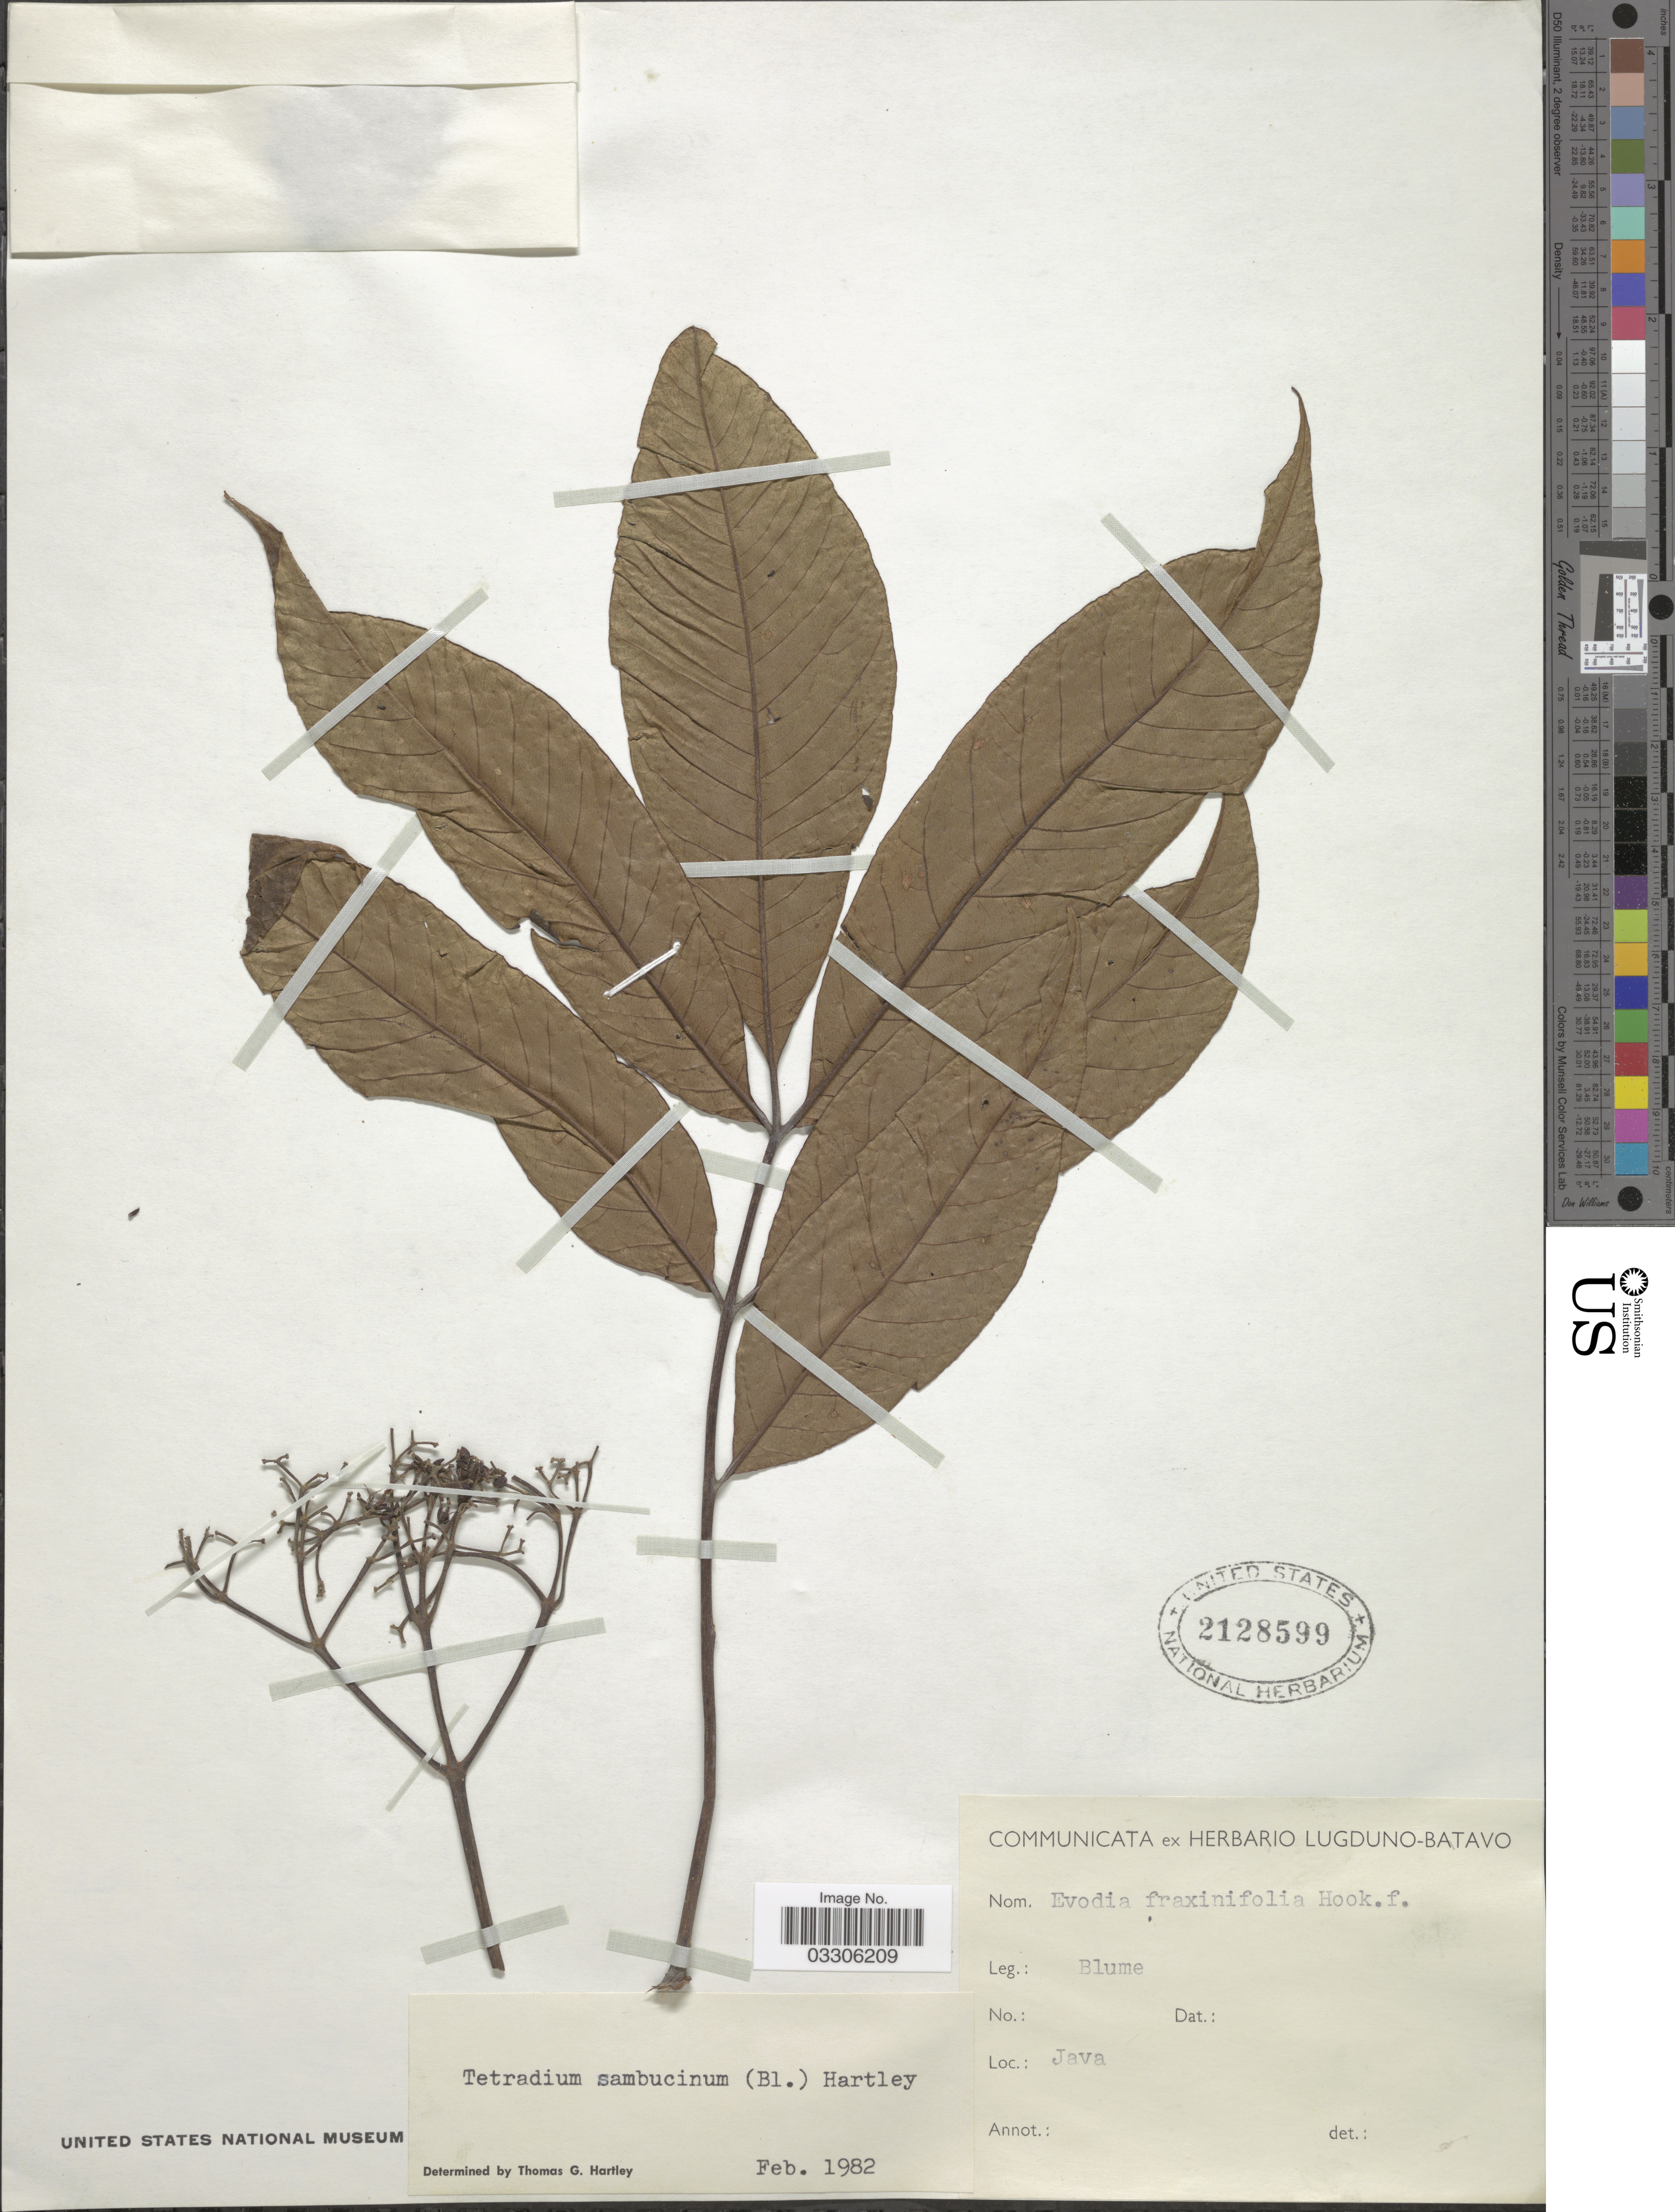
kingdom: Plantae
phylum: Tracheophyta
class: Magnoliopsida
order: Sapindales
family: Rutaceae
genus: Tetradium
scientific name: Tetradium sambucinum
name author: (Blume) T.G. Hartley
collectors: -. Blume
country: Indonesia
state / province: Java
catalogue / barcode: US 2128599